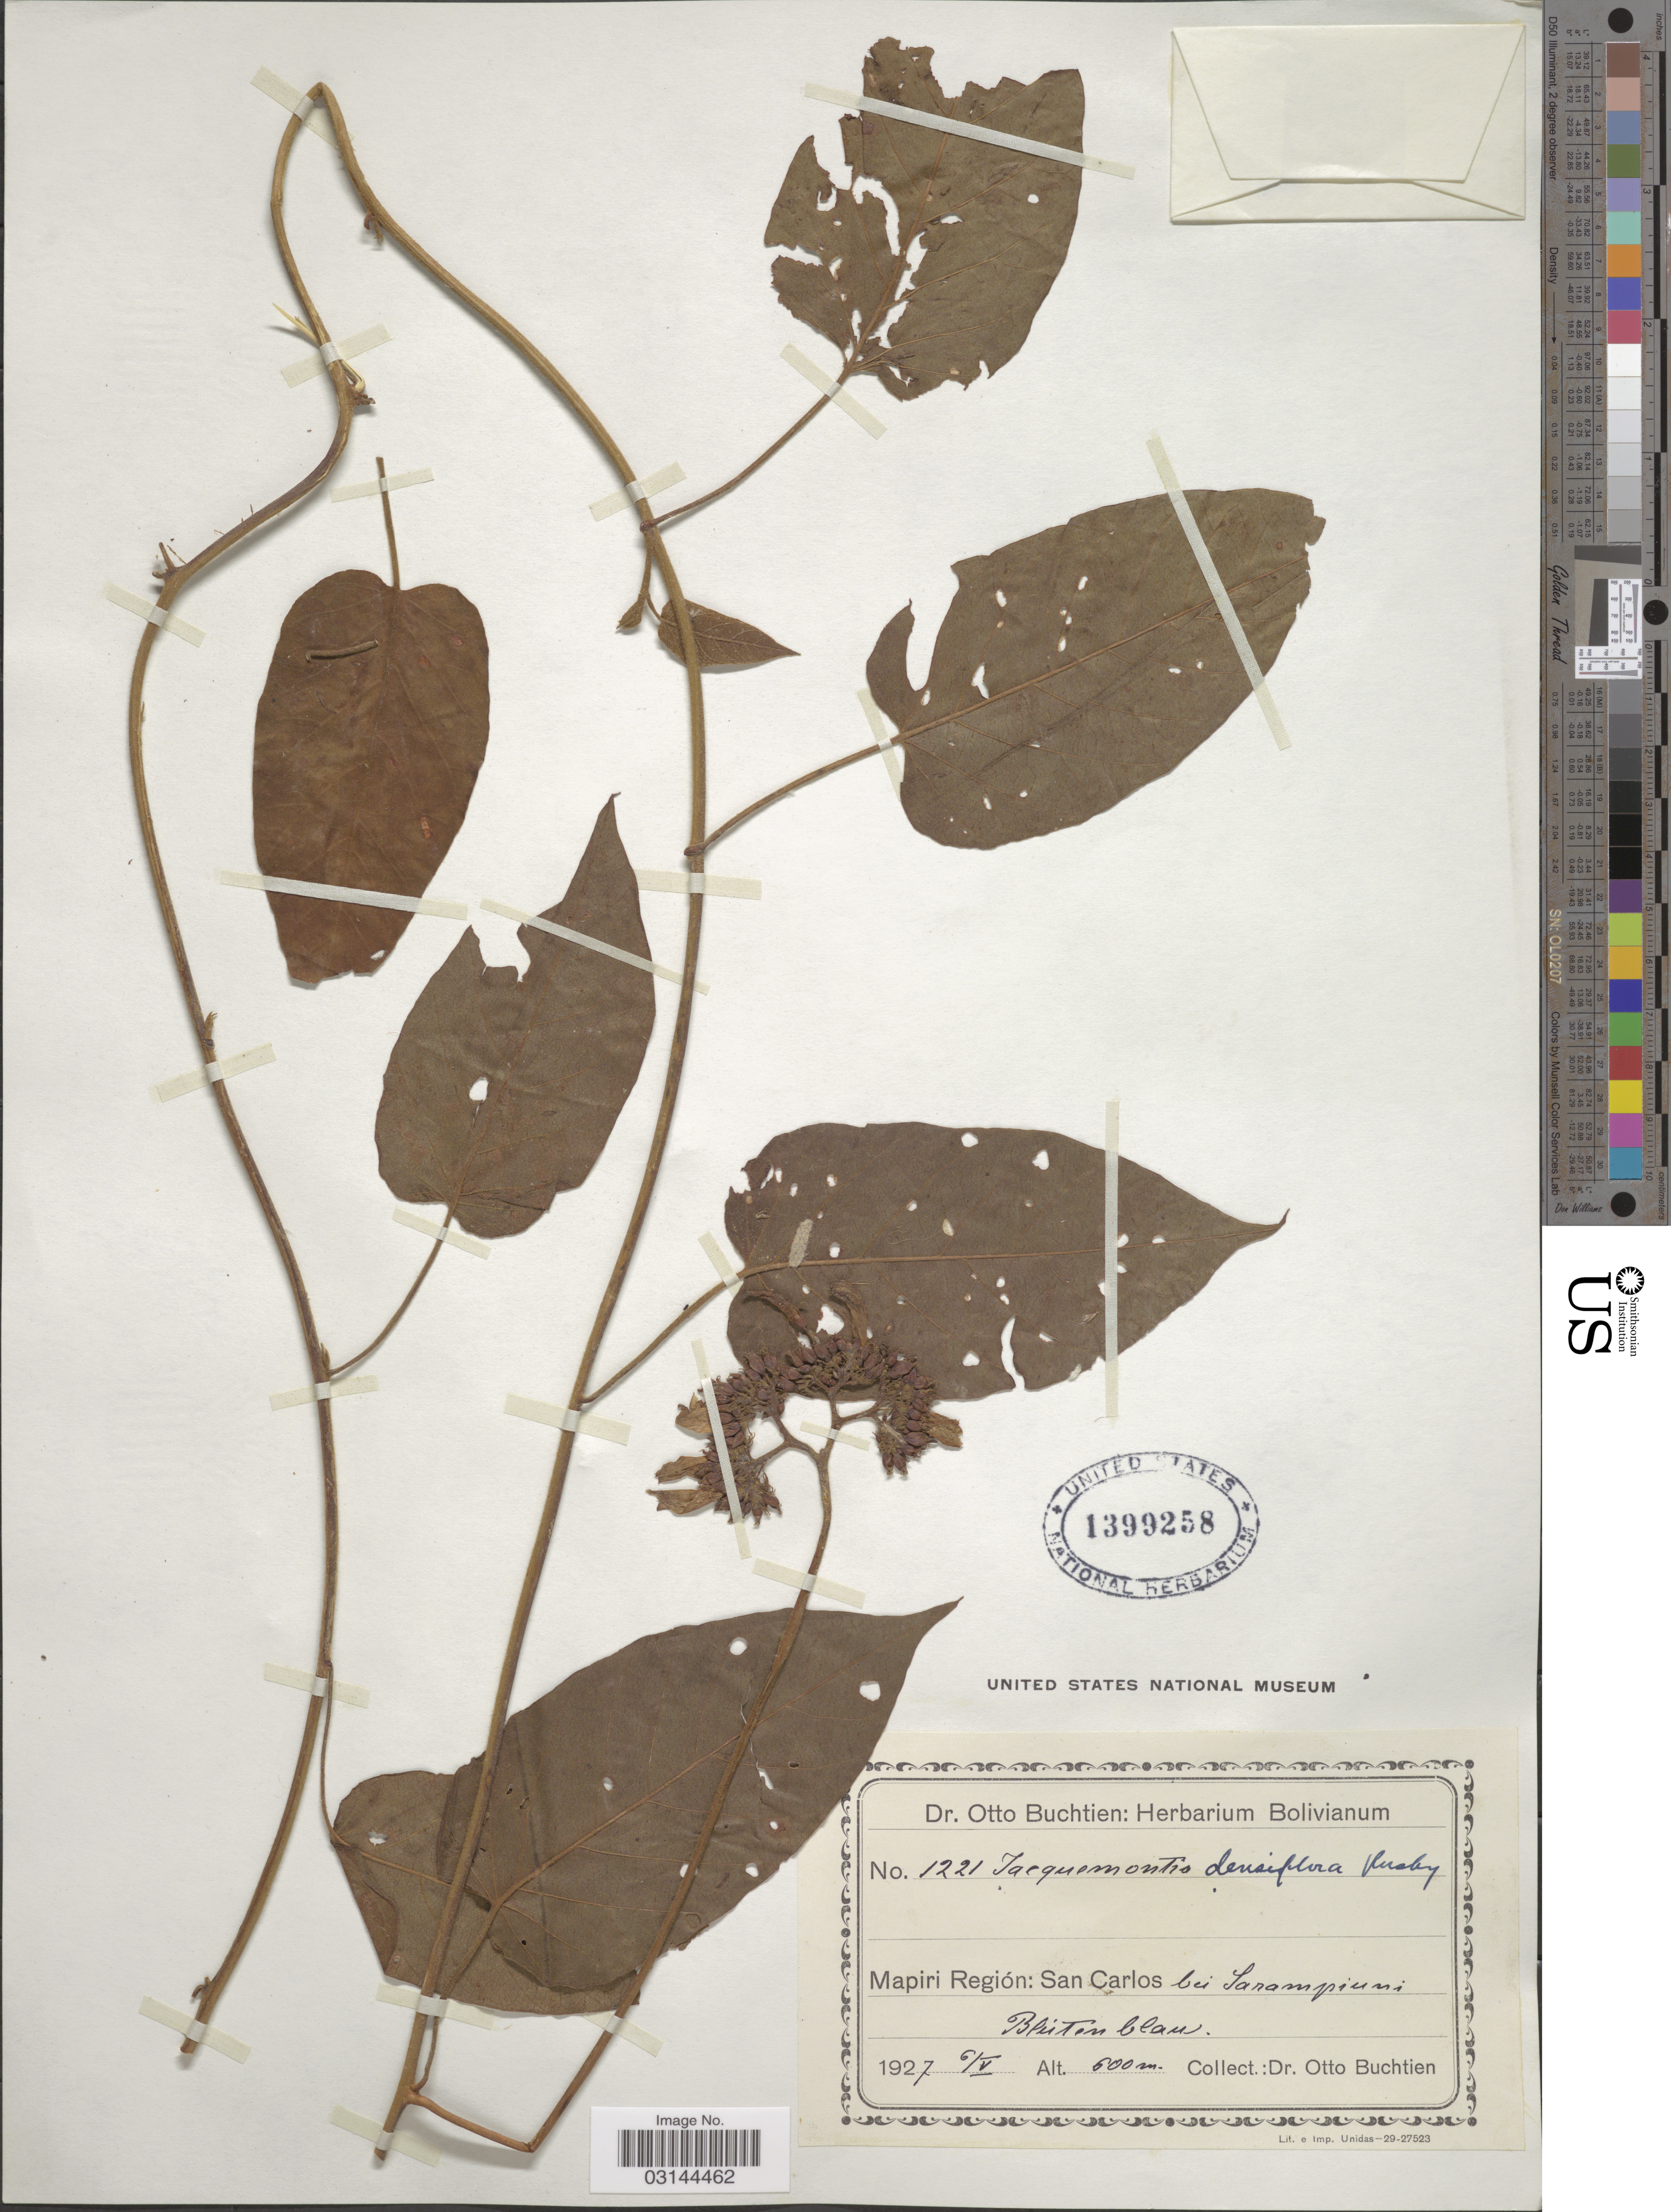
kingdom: Plantae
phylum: Tracheophyta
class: Magnoliopsida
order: Solanales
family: Convolvulaceae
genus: Jacquemontia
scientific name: Jacquemontia rusbyana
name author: Standl.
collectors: O. Buchtien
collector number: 1221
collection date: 1927-05-06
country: Bolivia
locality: Mapiri Región: San Carlos bei Sarampiuni.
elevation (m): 600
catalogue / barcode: US 1399258